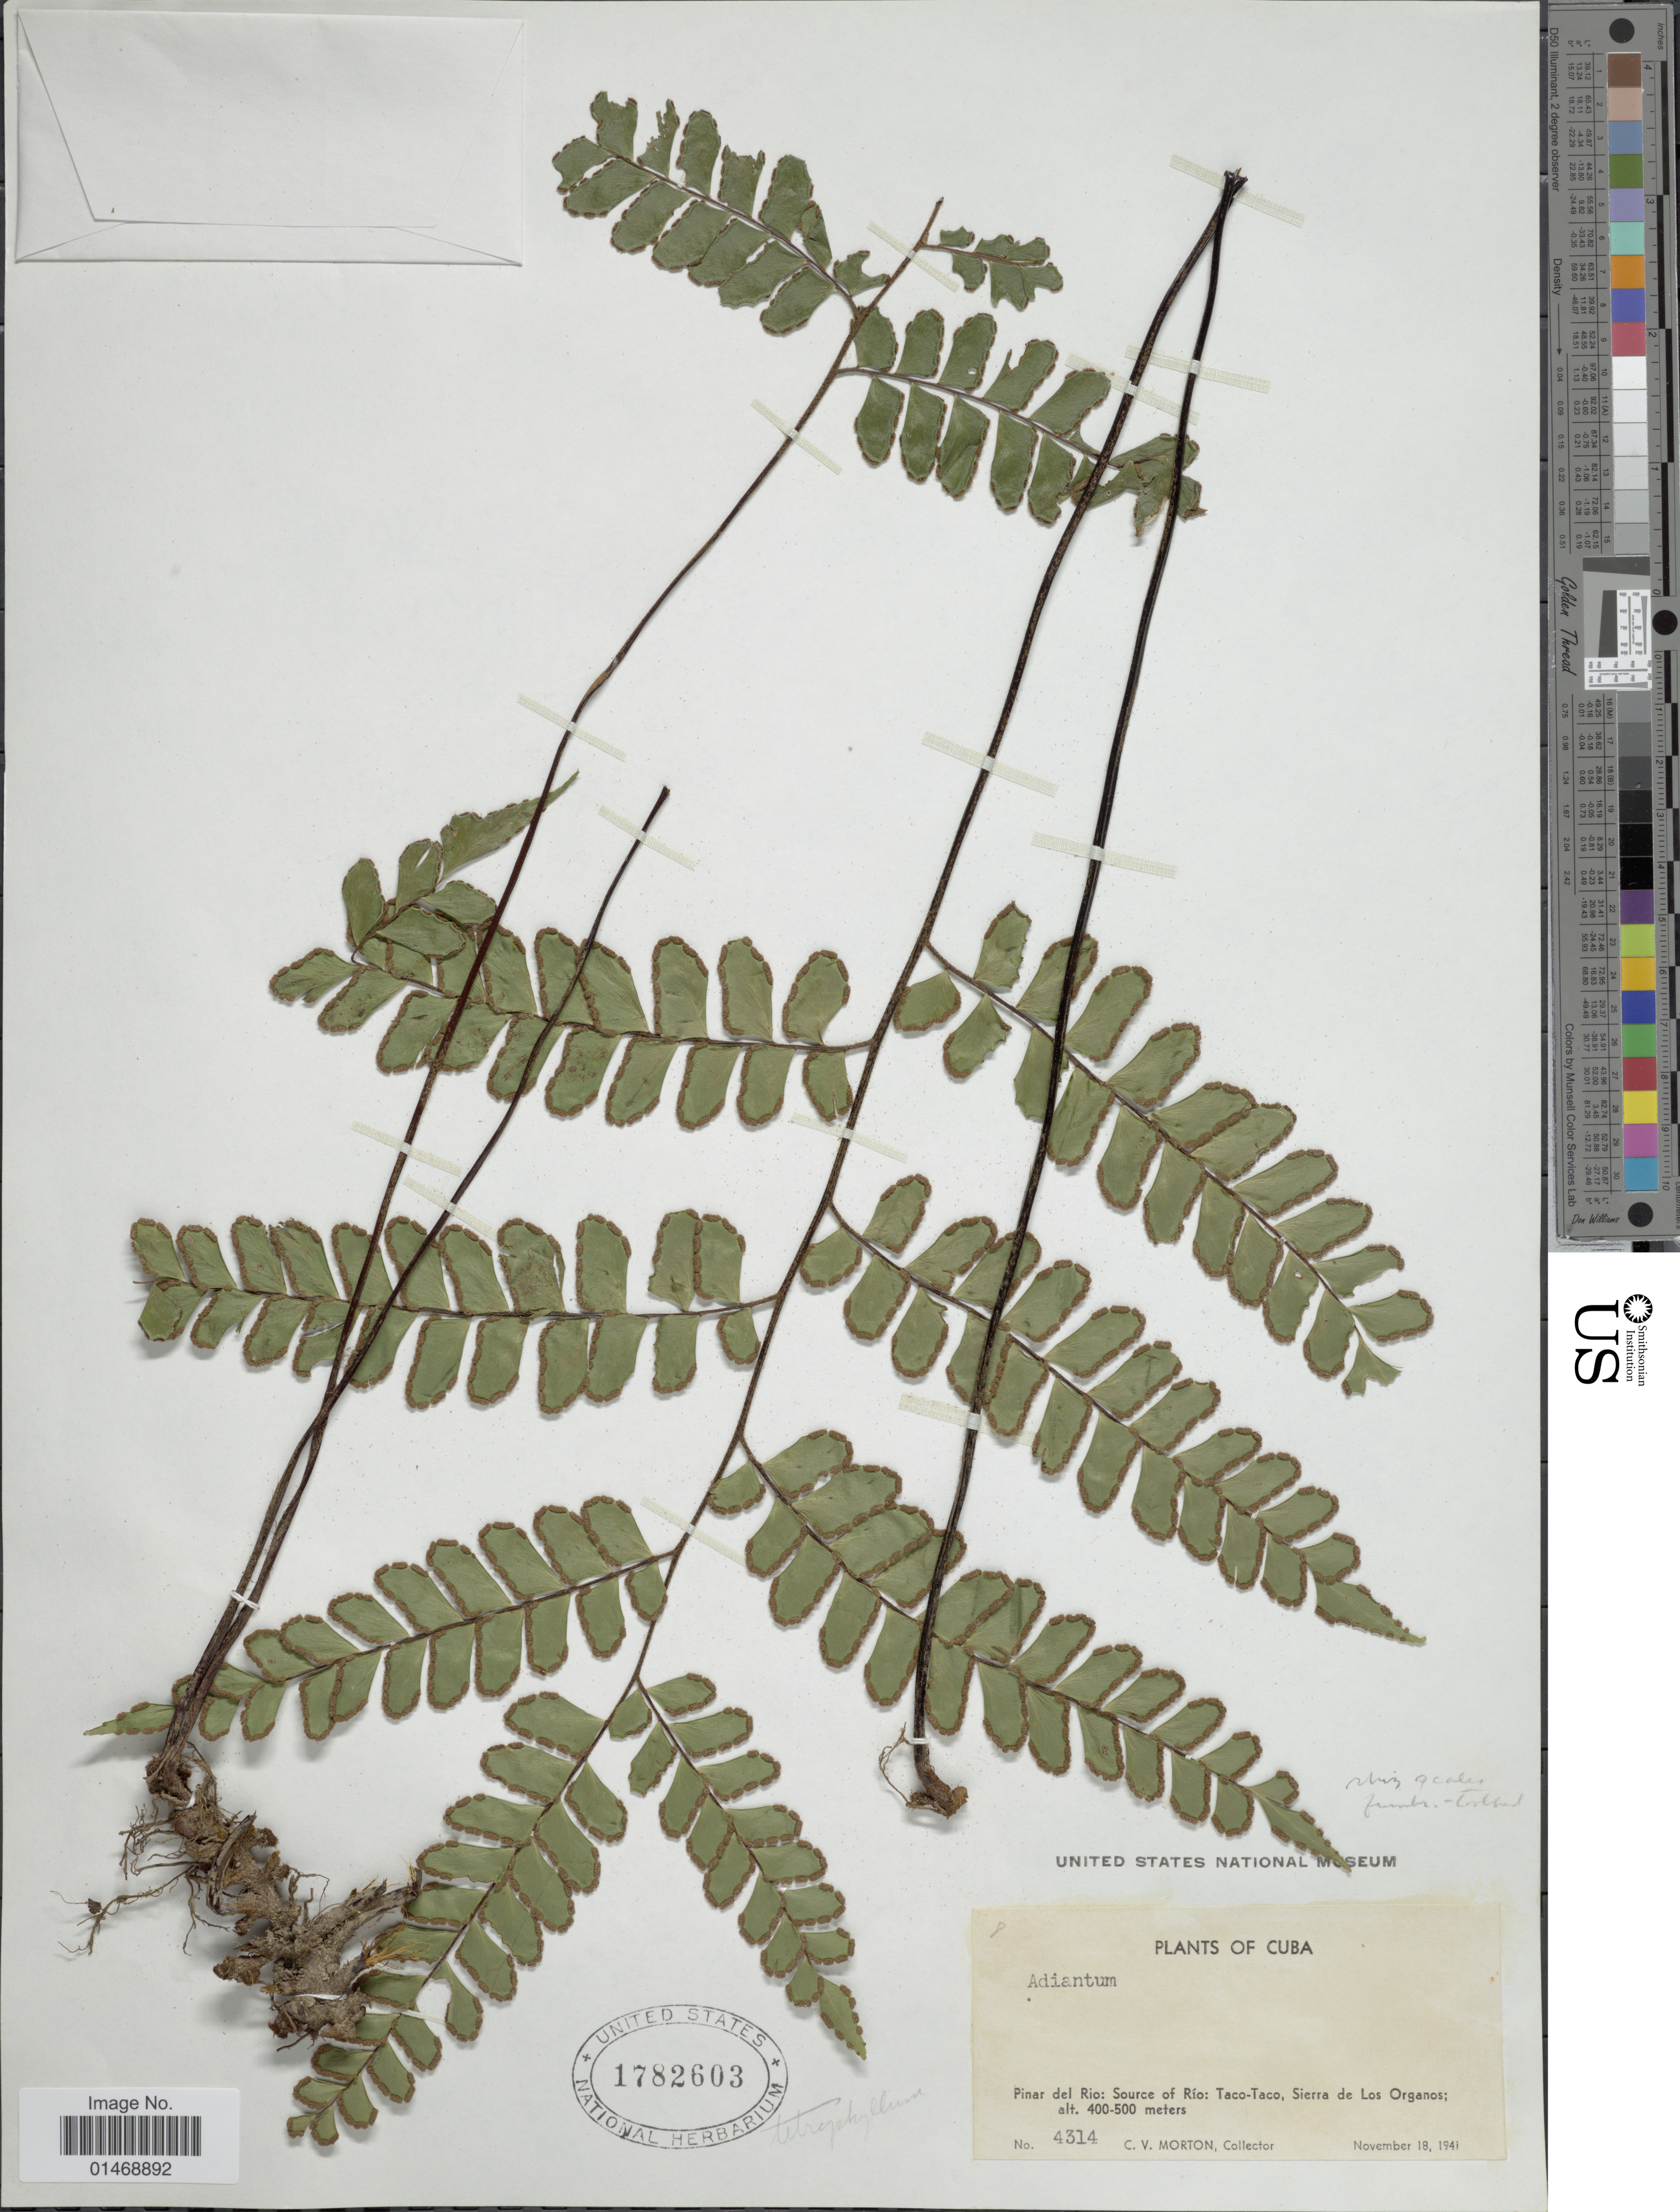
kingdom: Plantae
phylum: Tracheophyta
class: Polypodiopsida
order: Polypodiales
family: Pteridaceae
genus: Adiantum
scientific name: Adiantum laxum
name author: Kunze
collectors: C. V. Morton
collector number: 4314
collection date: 1941-11-18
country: Cuba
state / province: Pinar del Río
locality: Source of Río: Taco-Taco, Sierra de Los Organos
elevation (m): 400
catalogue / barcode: US 782603